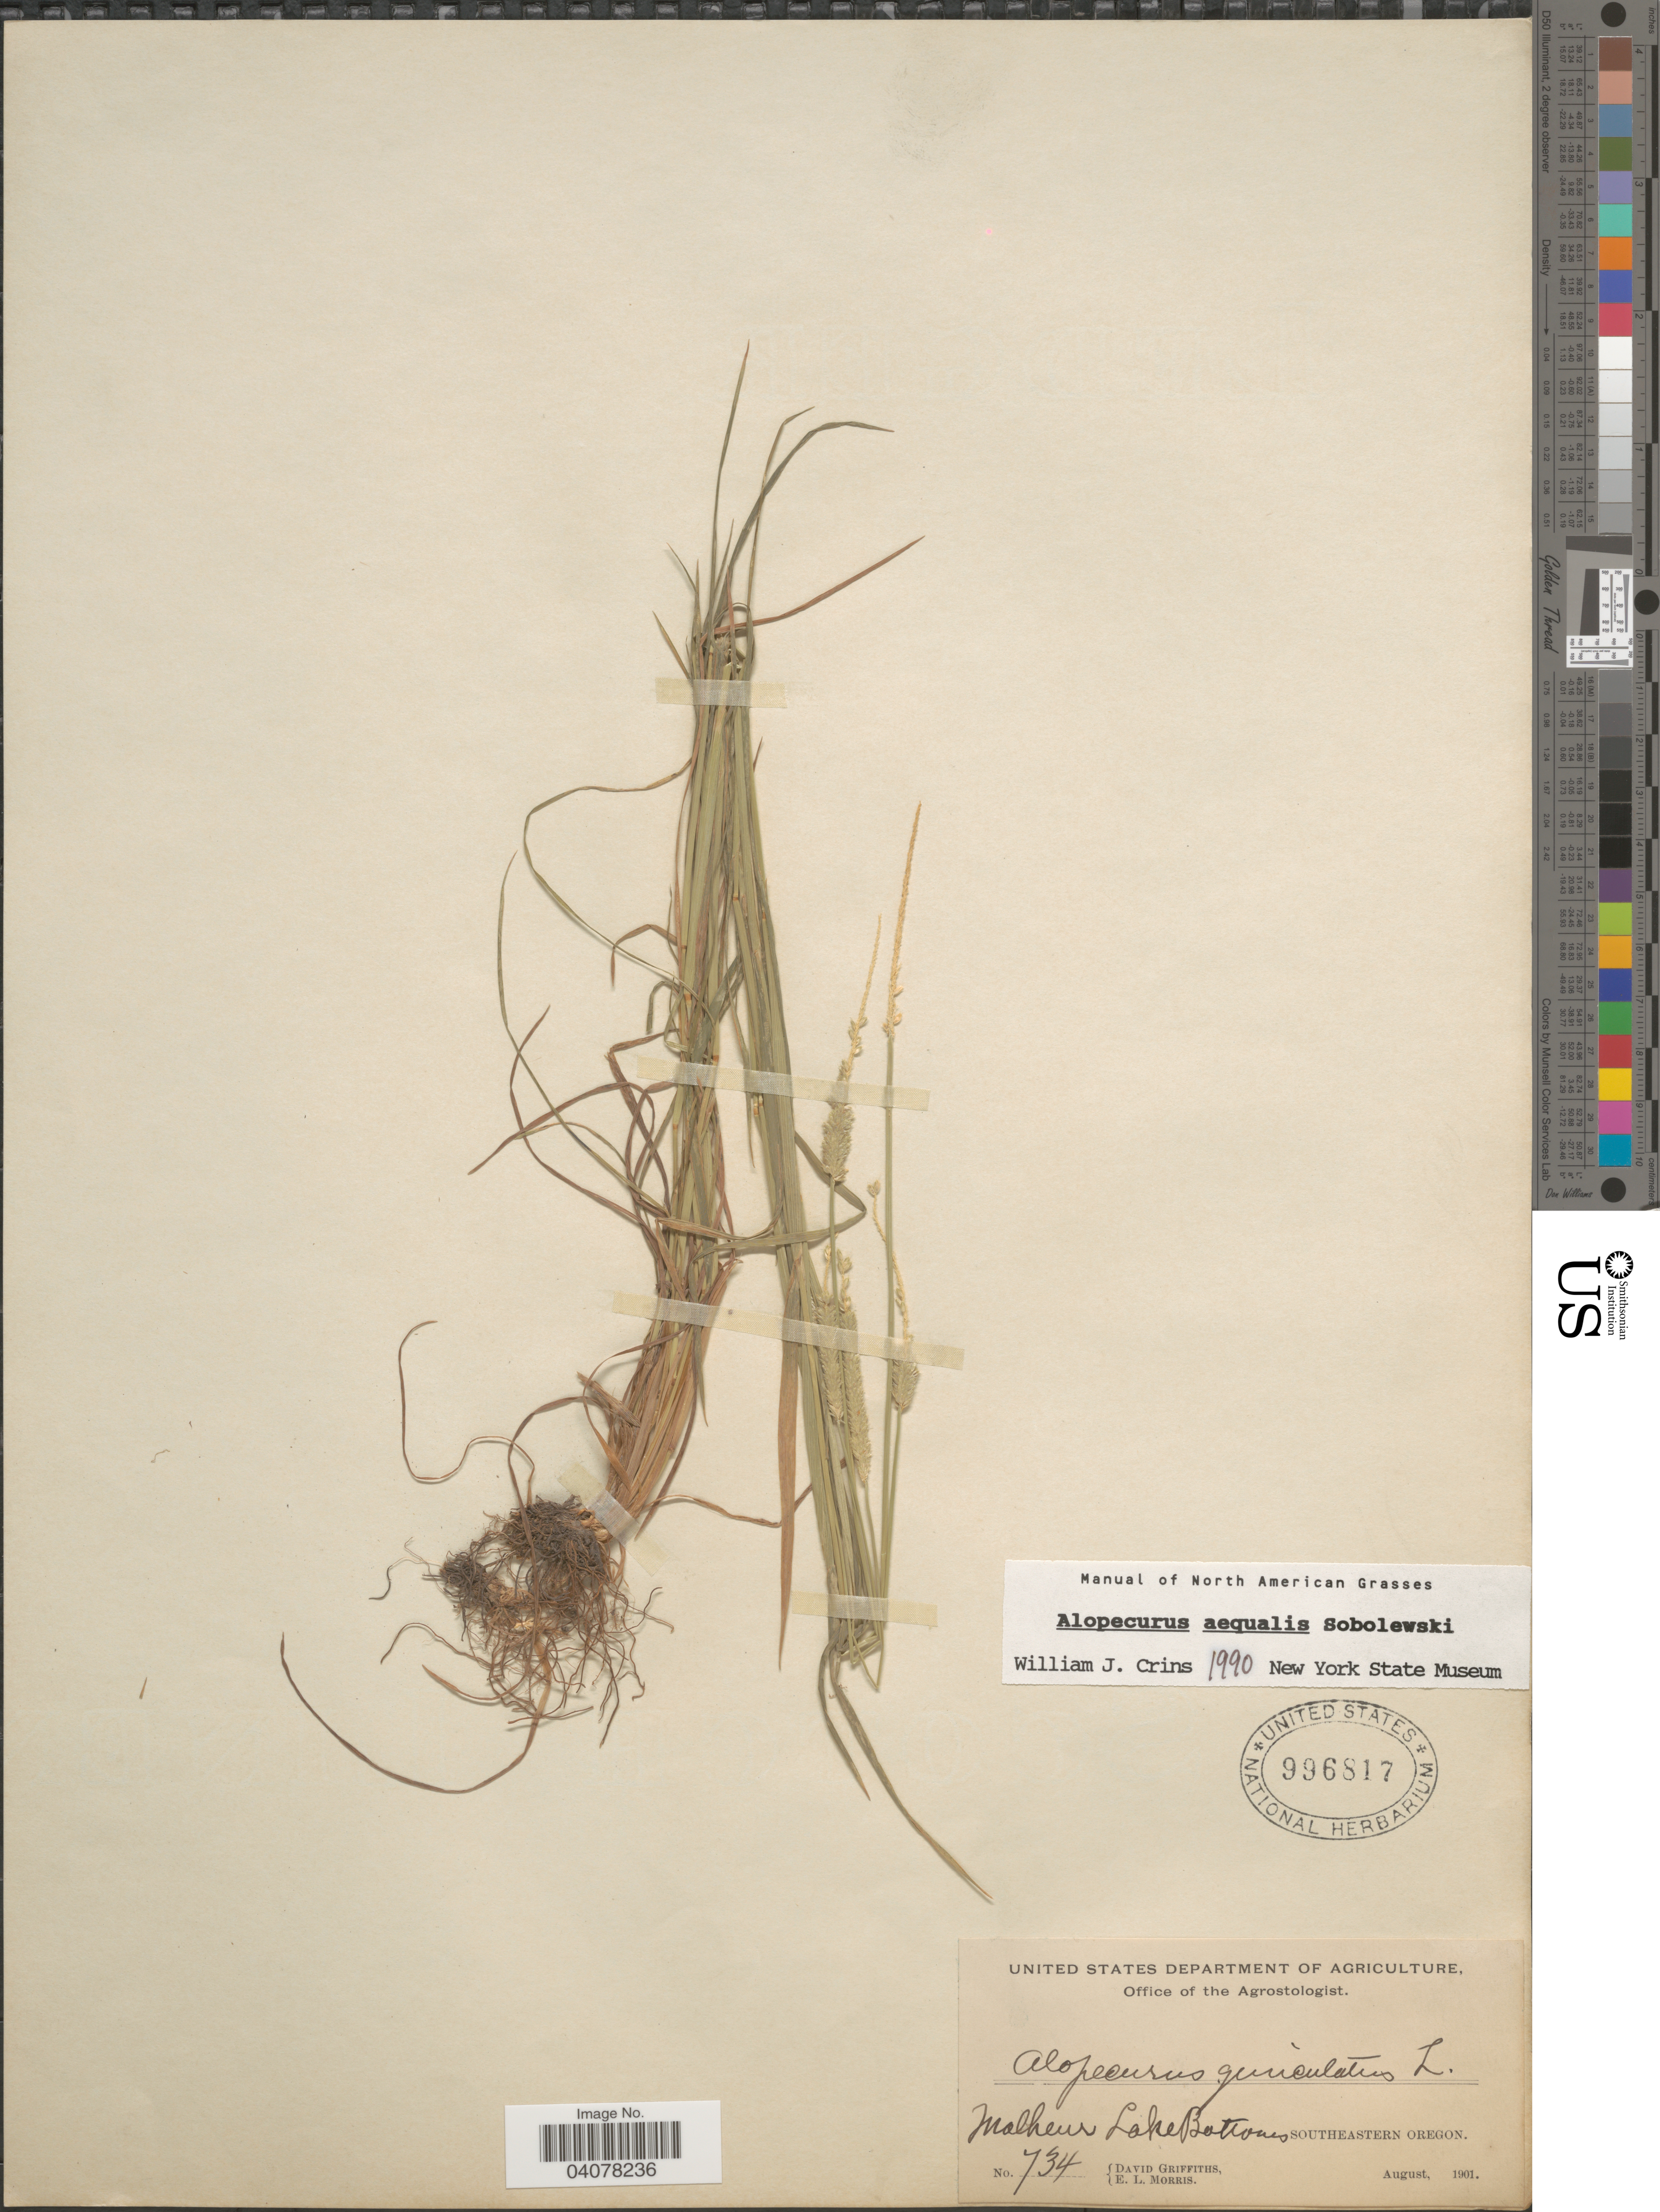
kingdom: Plantae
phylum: Tracheophyta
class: Liliopsida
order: Poales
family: Poaceae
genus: Alopecurus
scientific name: Alopecurus aequalis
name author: Sobol.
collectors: D. Griffiths & E. Morris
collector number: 734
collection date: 1901-08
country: United States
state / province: Oregon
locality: Malheur Lake Bottoms. Southeastern Oregon.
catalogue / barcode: US 996817